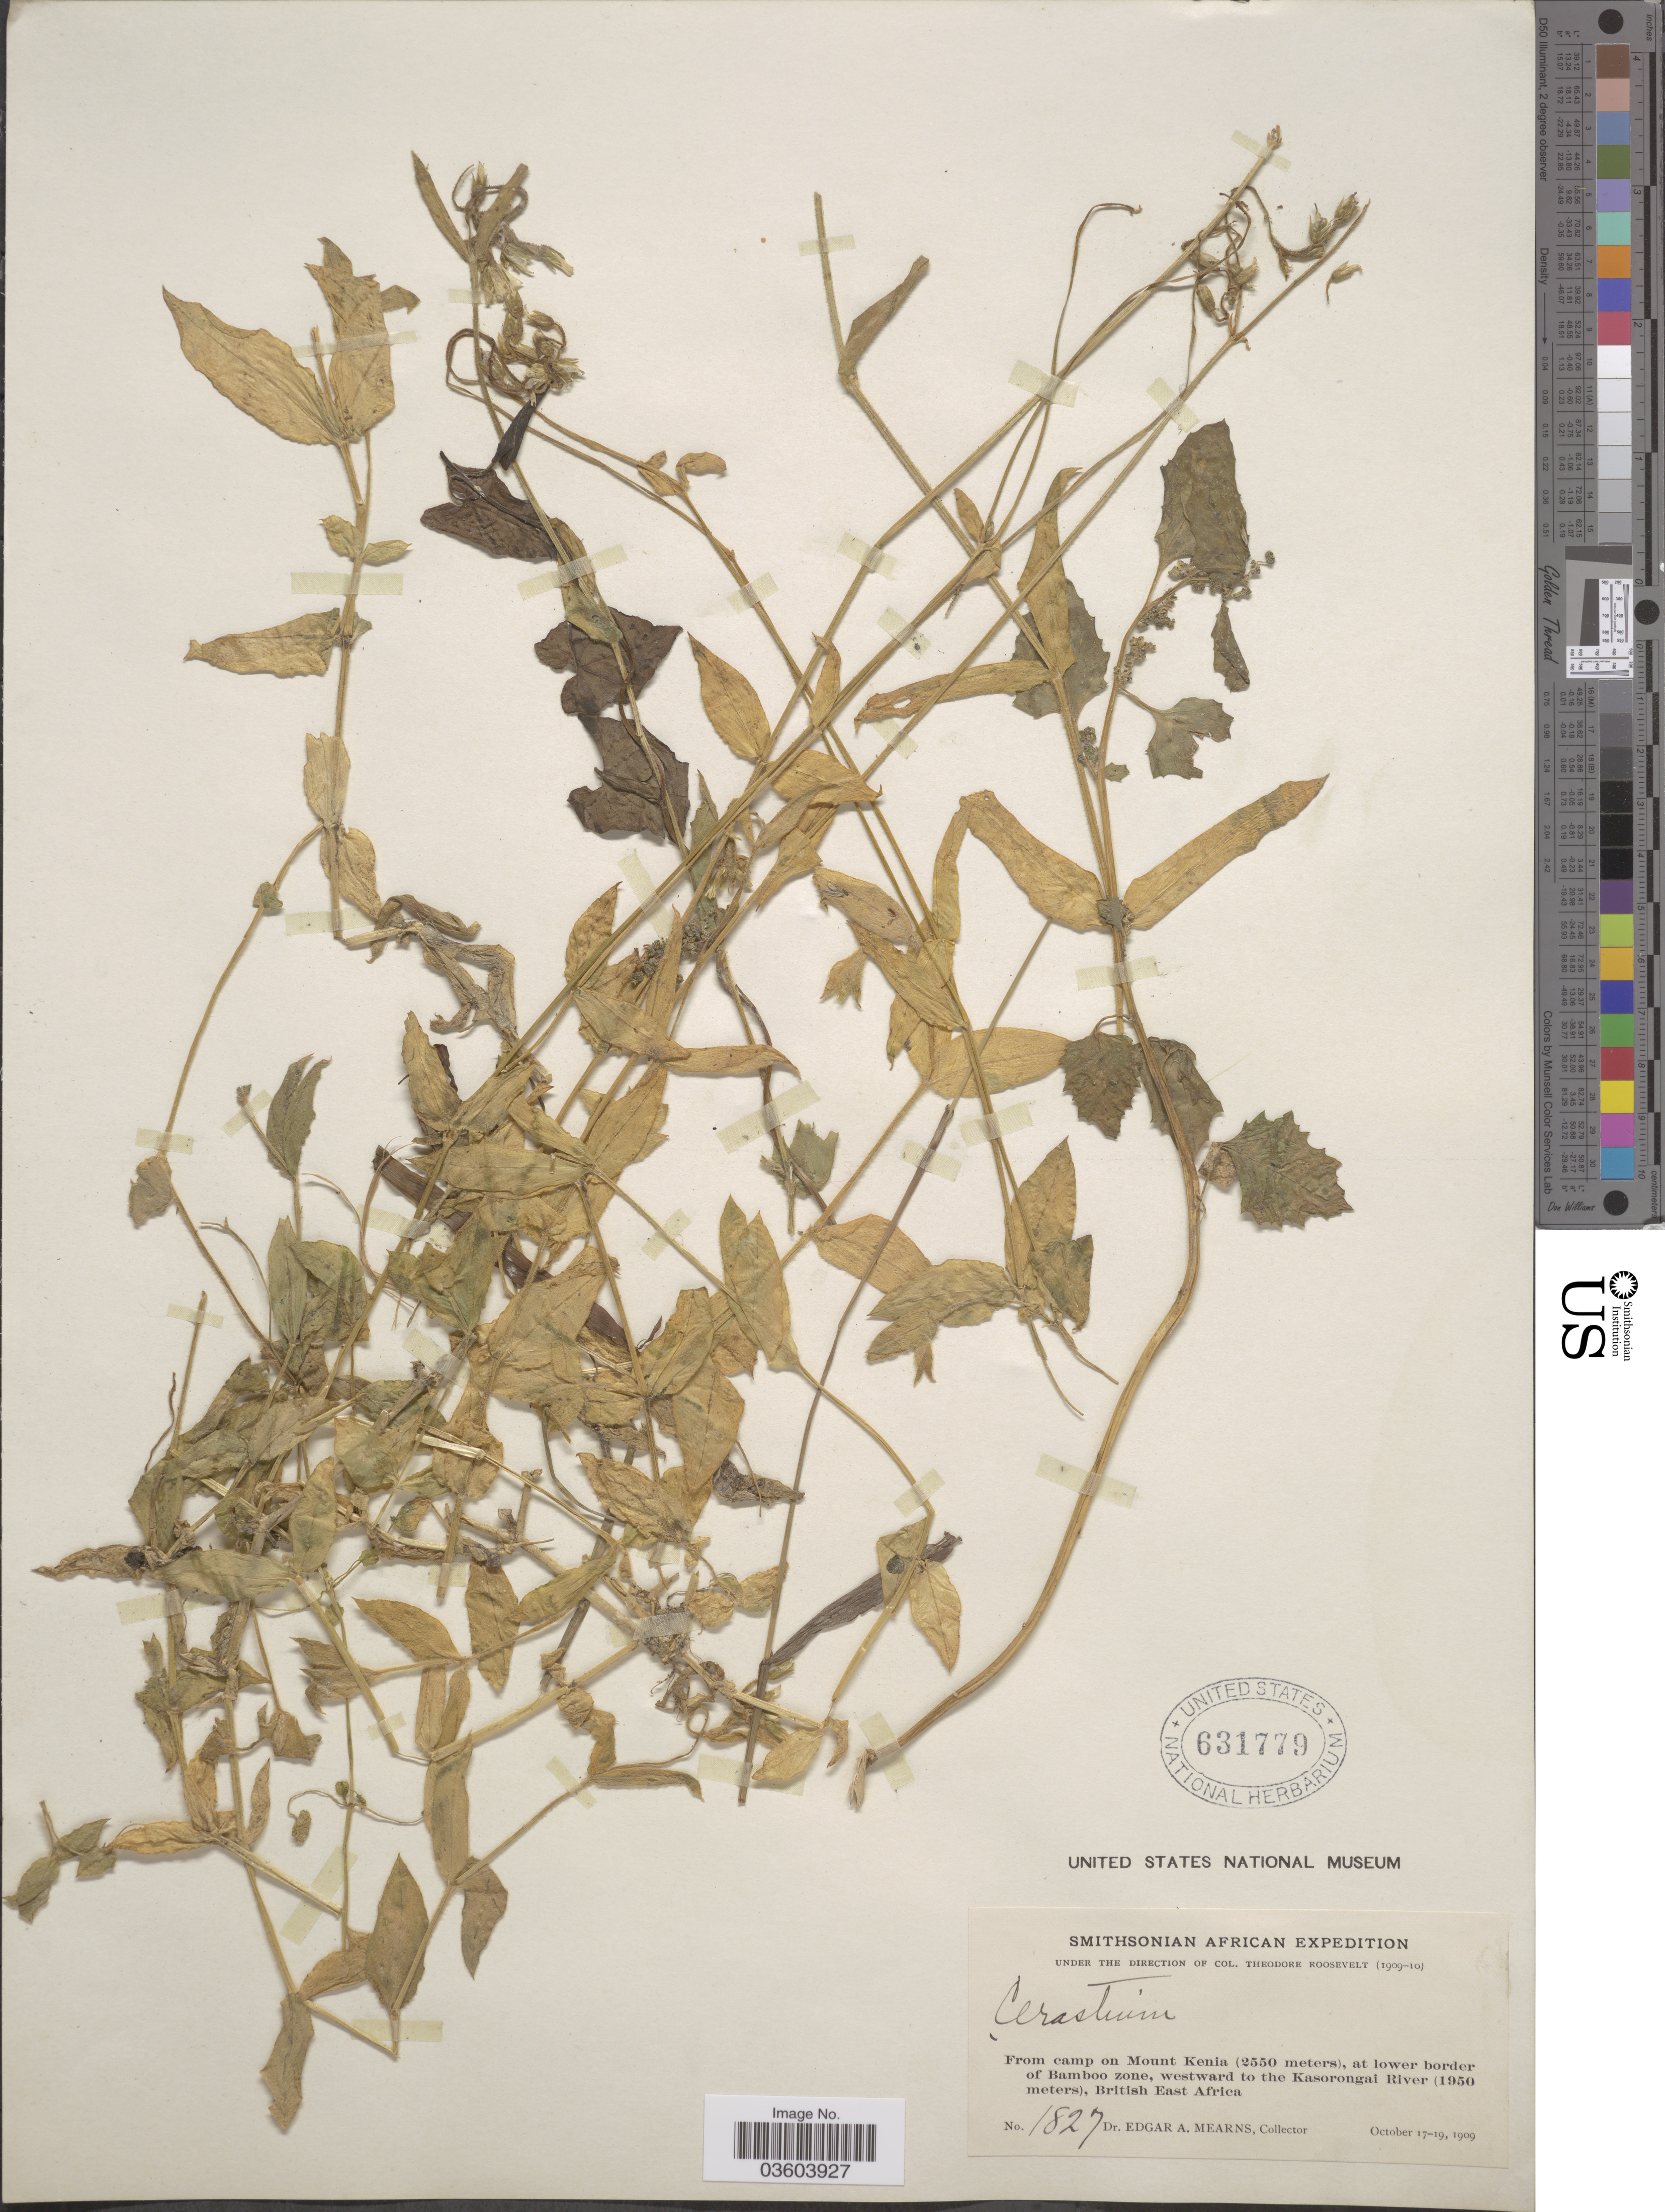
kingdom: Plantae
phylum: Tracheophyta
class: Magnoliopsida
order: Caryophyllales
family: Caryophyllaceae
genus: Cerastium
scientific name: Cerastium sp.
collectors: E. A. Mearns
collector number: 1827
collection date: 1909-10-17/1909-10-19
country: Kenya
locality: From camp on Mount Kenia, at lower border of Bamboo zone, westward to the Kasorongai River, British East Africa.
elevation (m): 1950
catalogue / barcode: US 631779